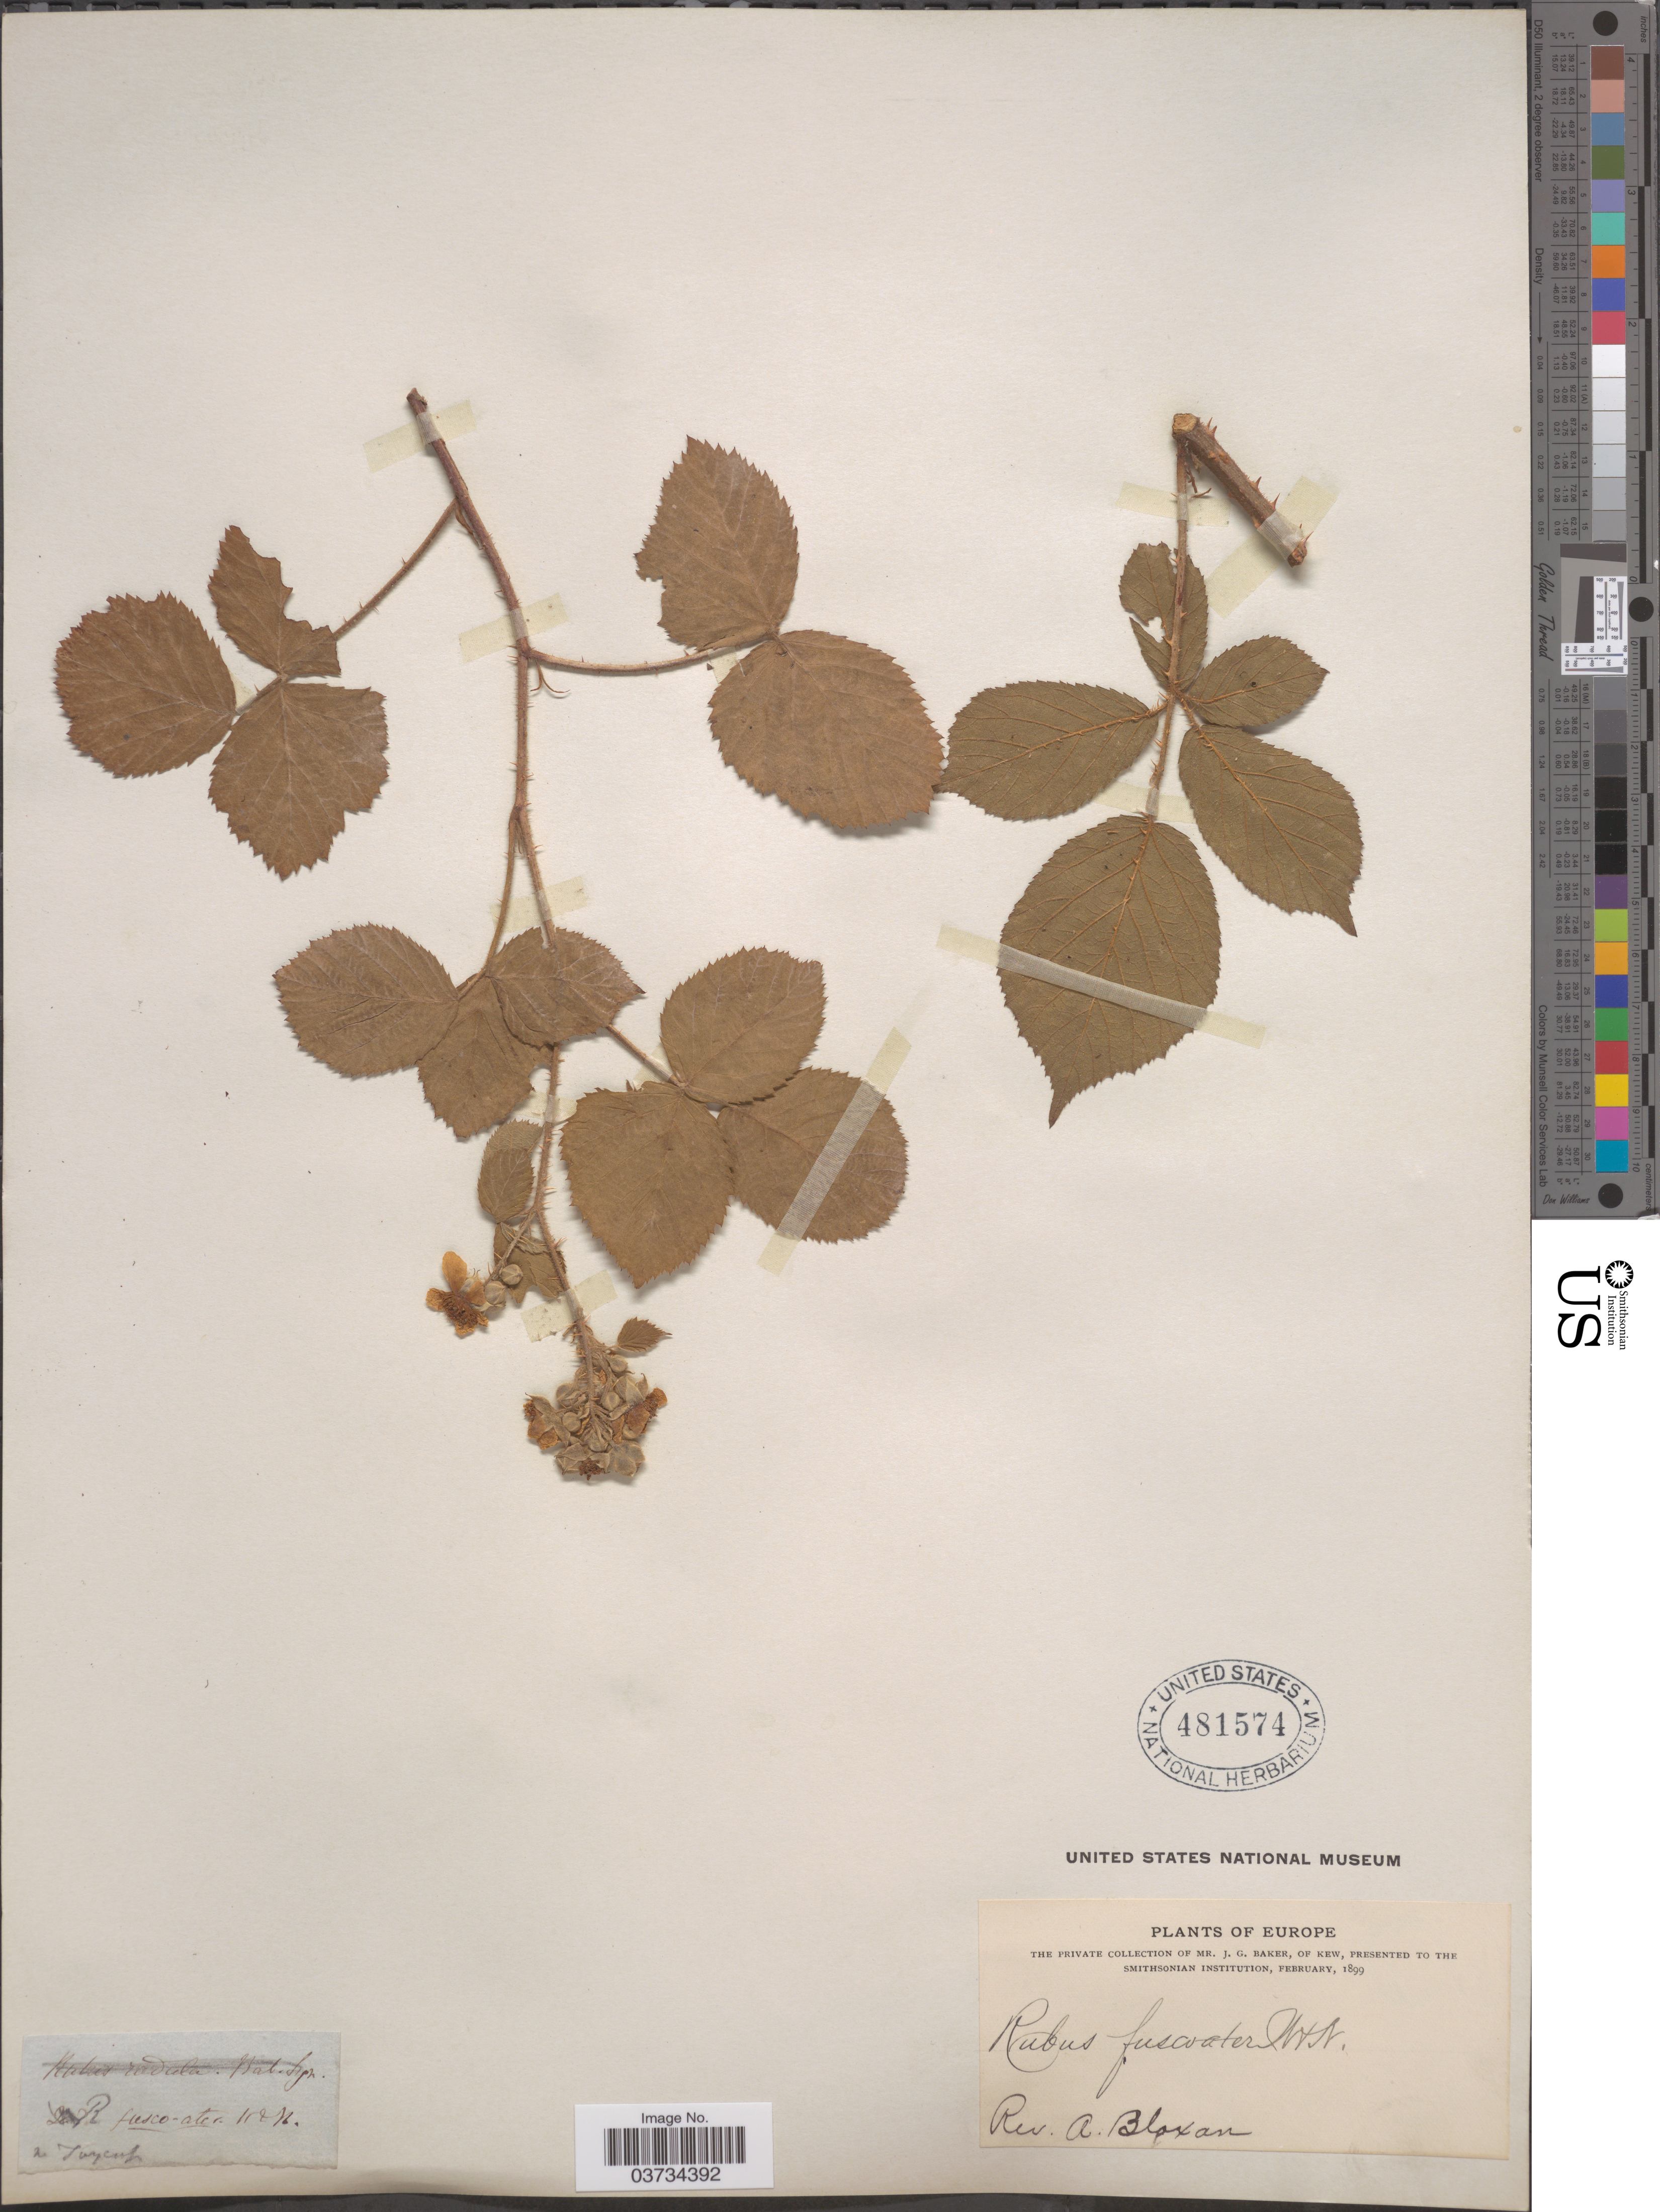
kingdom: Plantae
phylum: Tracheophyta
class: Magnoliopsida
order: Rosales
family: Rosaceae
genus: Rubus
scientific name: Rubus fuscoater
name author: Weihe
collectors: A. Bloxam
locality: Europe.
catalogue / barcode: US 481574